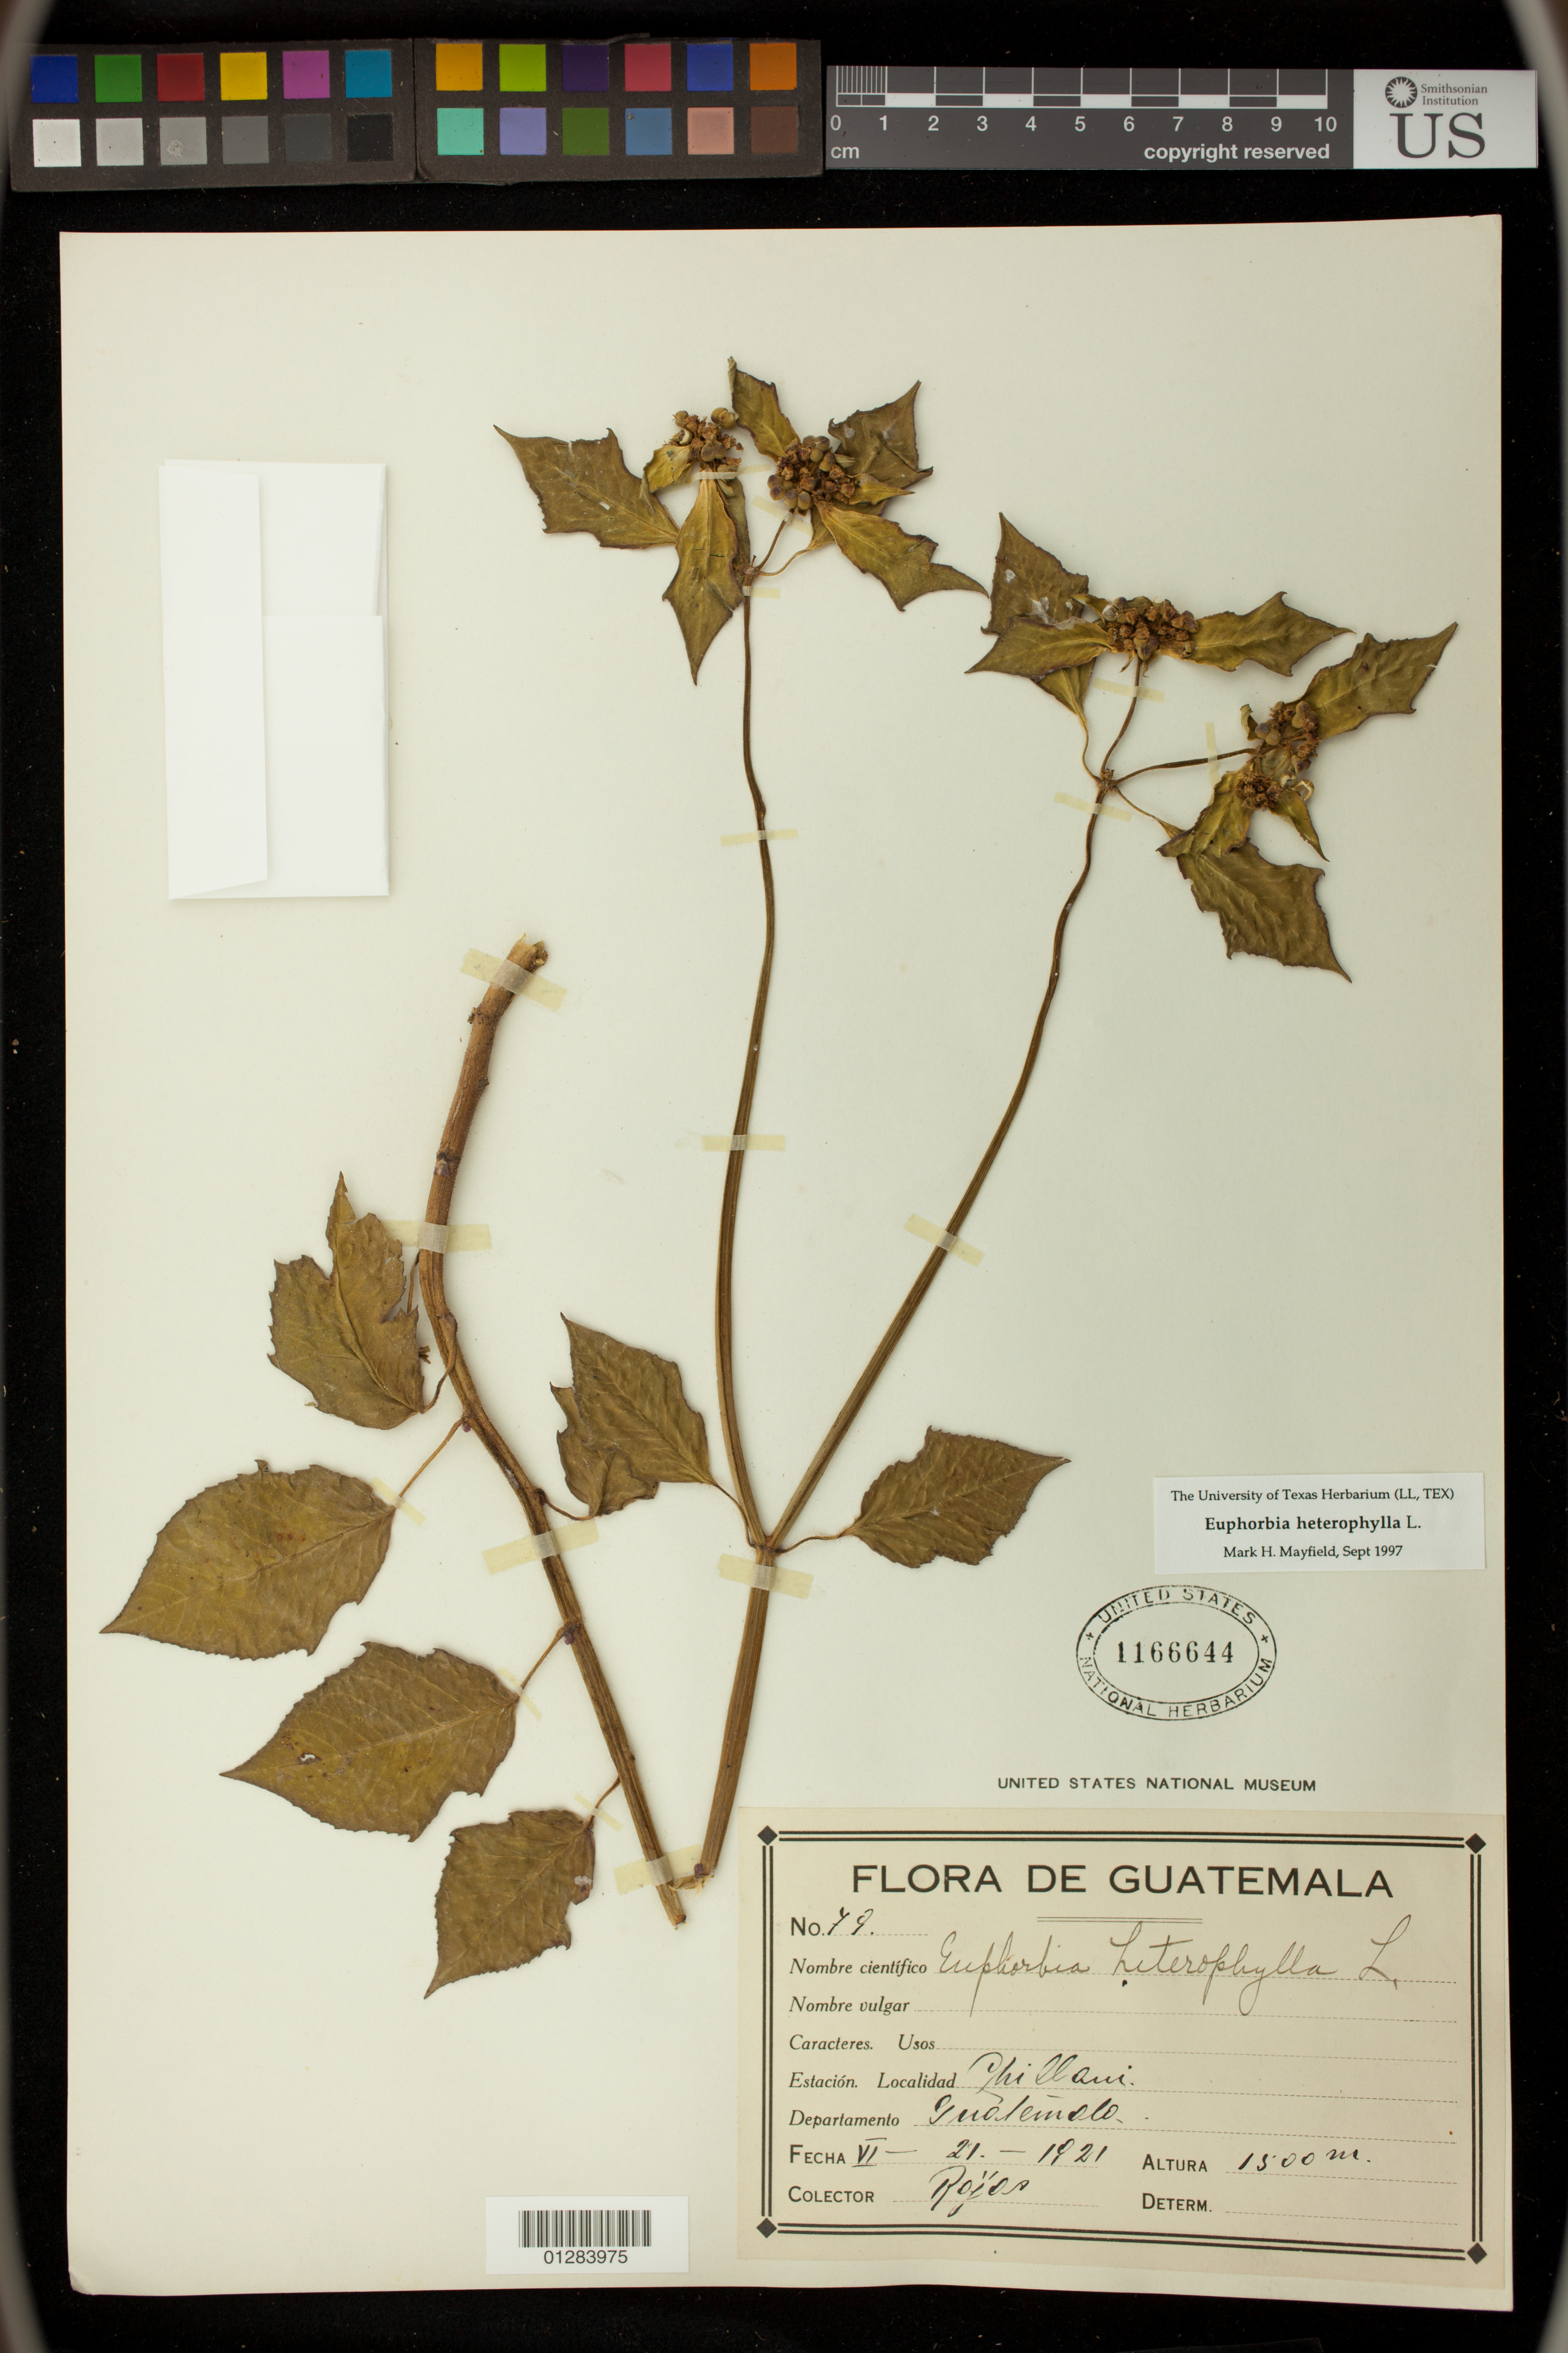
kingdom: Plantae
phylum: Tracheophyta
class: Magnoliopsida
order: Malpighiales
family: Euphorbiaceae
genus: Euphorbia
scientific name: Euphorbia heterophylla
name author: L.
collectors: Rojas, --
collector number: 79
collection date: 1921-06-21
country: Guatemala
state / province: Guatemala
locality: Chillani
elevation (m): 1500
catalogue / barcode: US 1166644